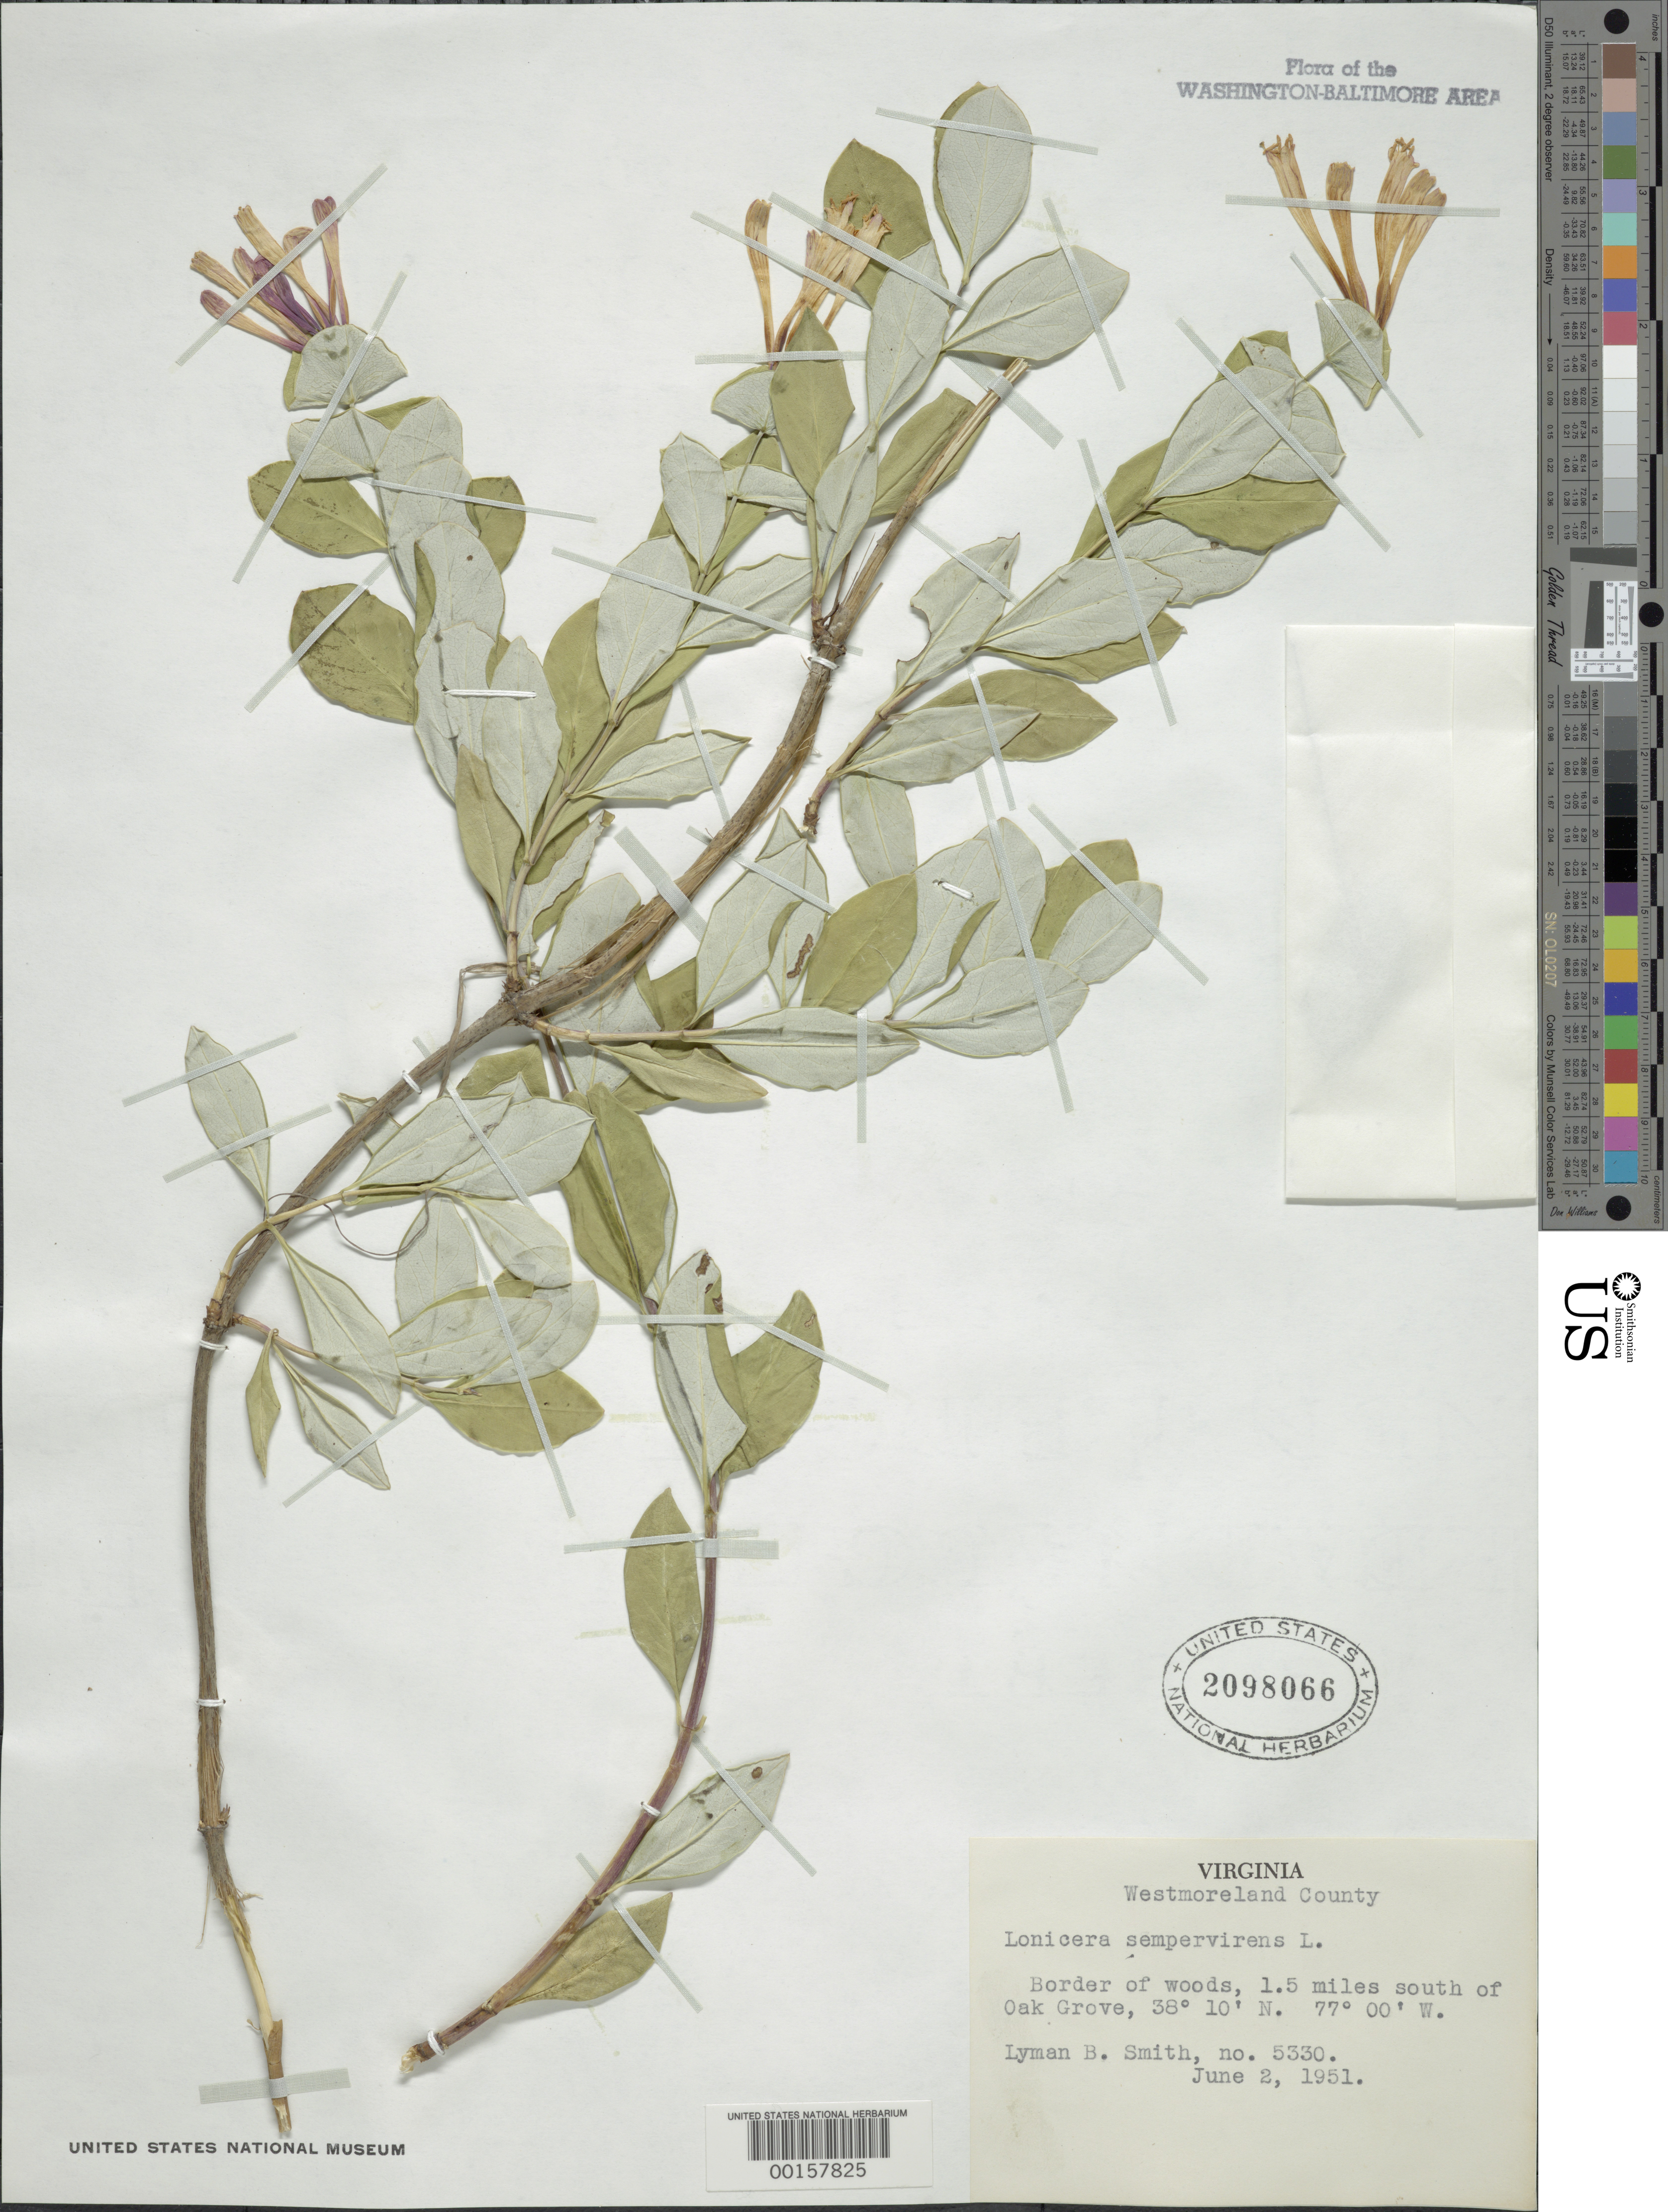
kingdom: Plantae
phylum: Tracheophyta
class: Magnoliopsida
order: Dipsacales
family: Caprifoliaceae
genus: Lonicera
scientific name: Lonicera sempervirens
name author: L.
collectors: L. Smith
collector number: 5330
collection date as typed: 02 Jun 1951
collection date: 1951-06-02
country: United States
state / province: Virginia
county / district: Westmoreland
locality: South of Oak Grove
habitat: Woods border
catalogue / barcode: US 2098066